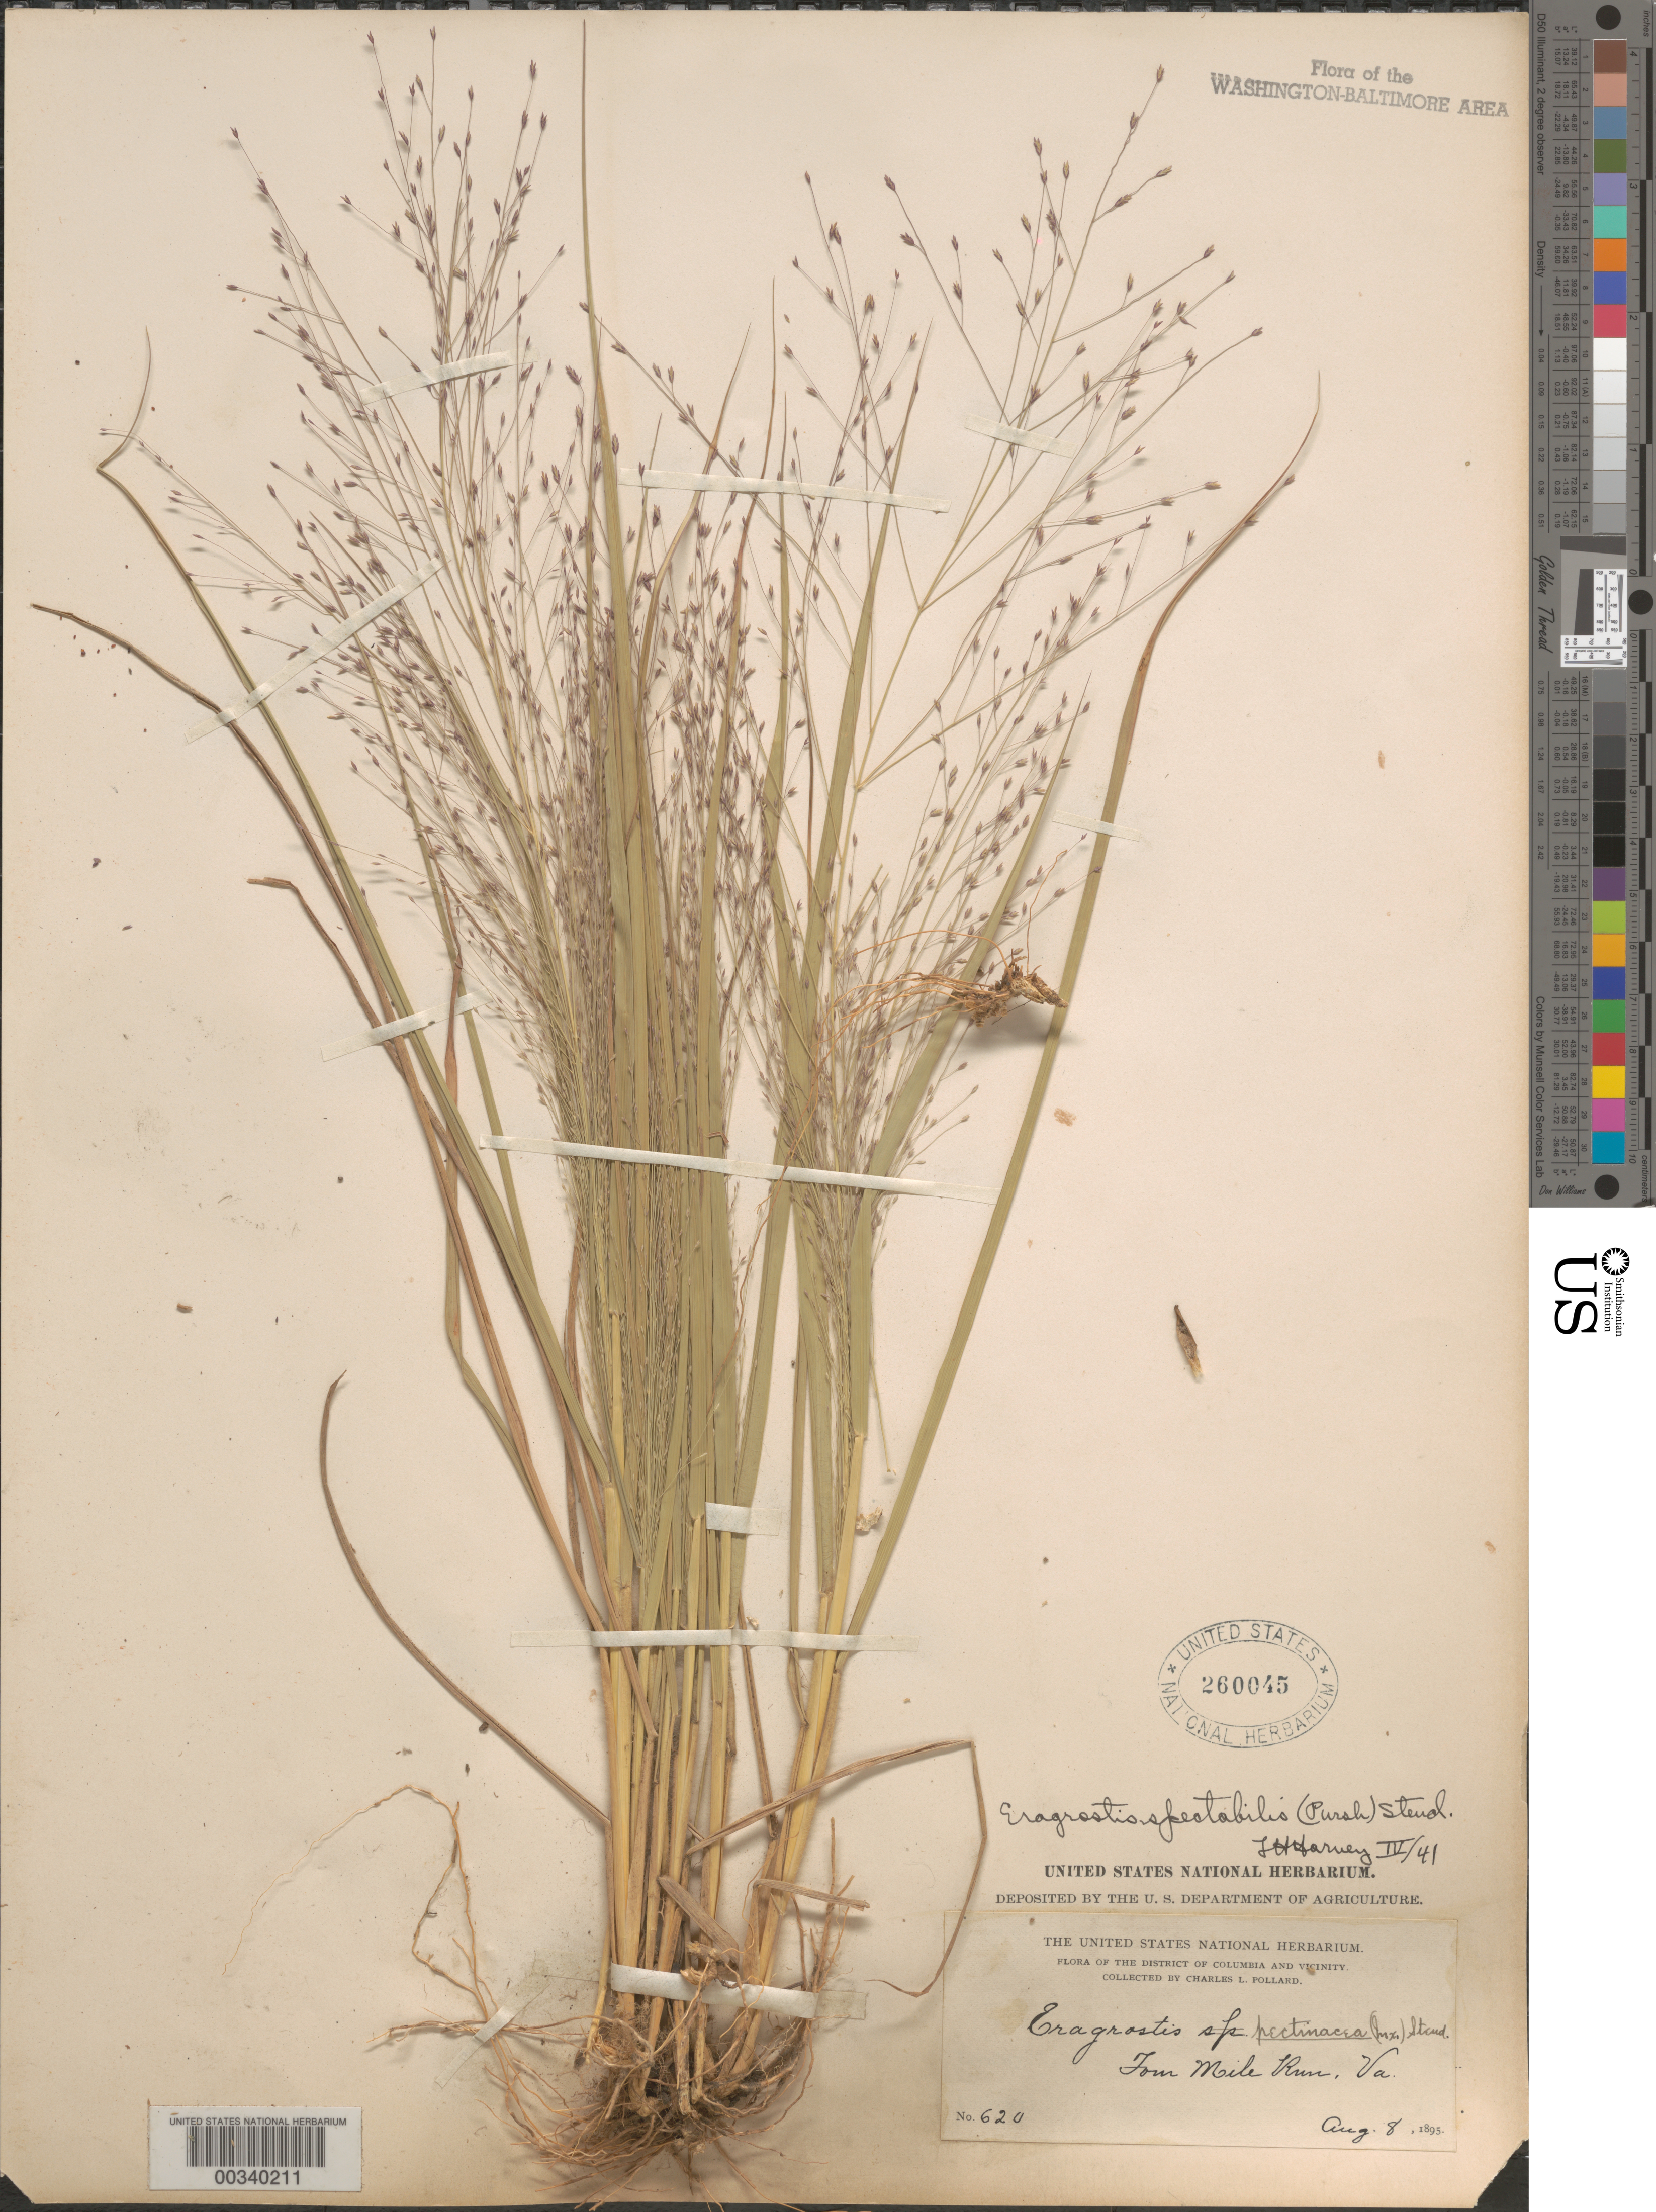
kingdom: Plantae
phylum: Tracheophyta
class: Liliopsida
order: Poales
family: Poaceae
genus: Eragrostis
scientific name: Eragrostis spectabilis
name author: (Pursh) Steud.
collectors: C. L. Pollard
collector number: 620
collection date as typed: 08 Aug 1895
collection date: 1895-08-08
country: United States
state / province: Virginia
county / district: Arlington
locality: Four Mile Run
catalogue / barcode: US 260045